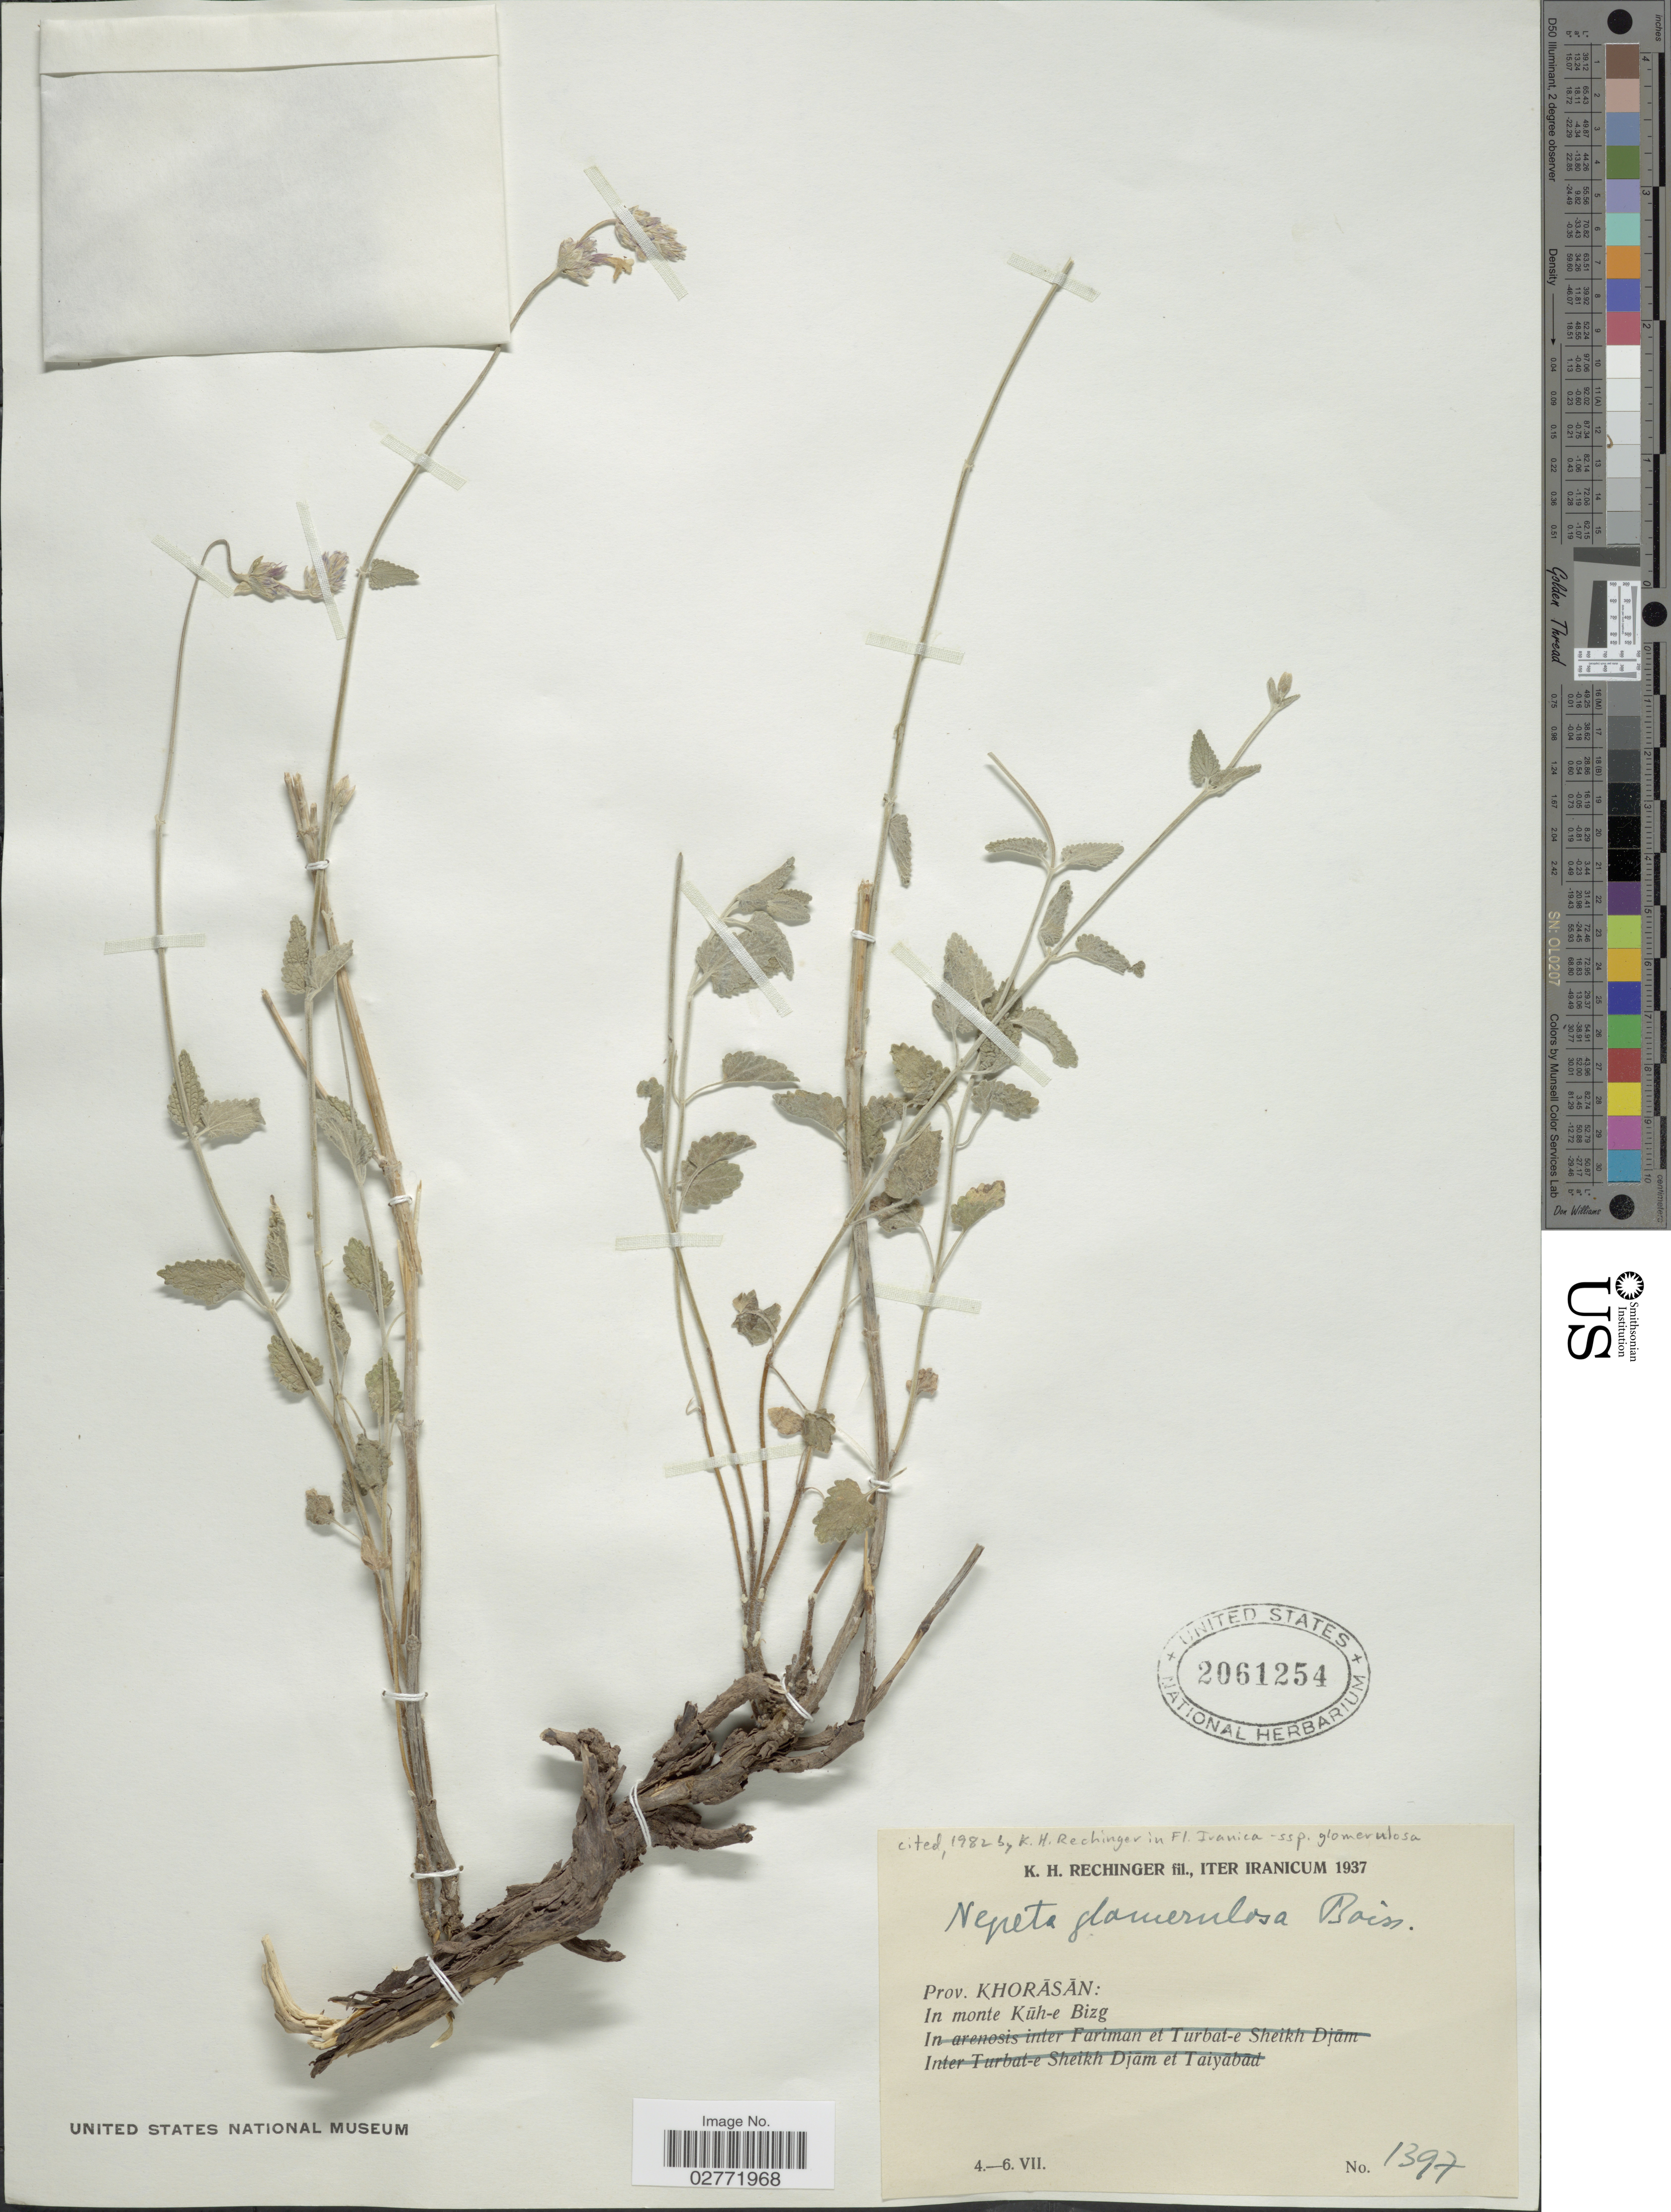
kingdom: Plantae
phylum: Tracheophyta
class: Magnoliopsida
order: Lamiales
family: Lamiaceae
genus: Nepeta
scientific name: Nepeta glomerulosa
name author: Boiss.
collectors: K. H. Rechinger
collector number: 1397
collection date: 1937-07-04/1937-07-06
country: Iran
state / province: Khorasan [obsolete]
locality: In monte Küh-e Bizg.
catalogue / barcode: US 2061254